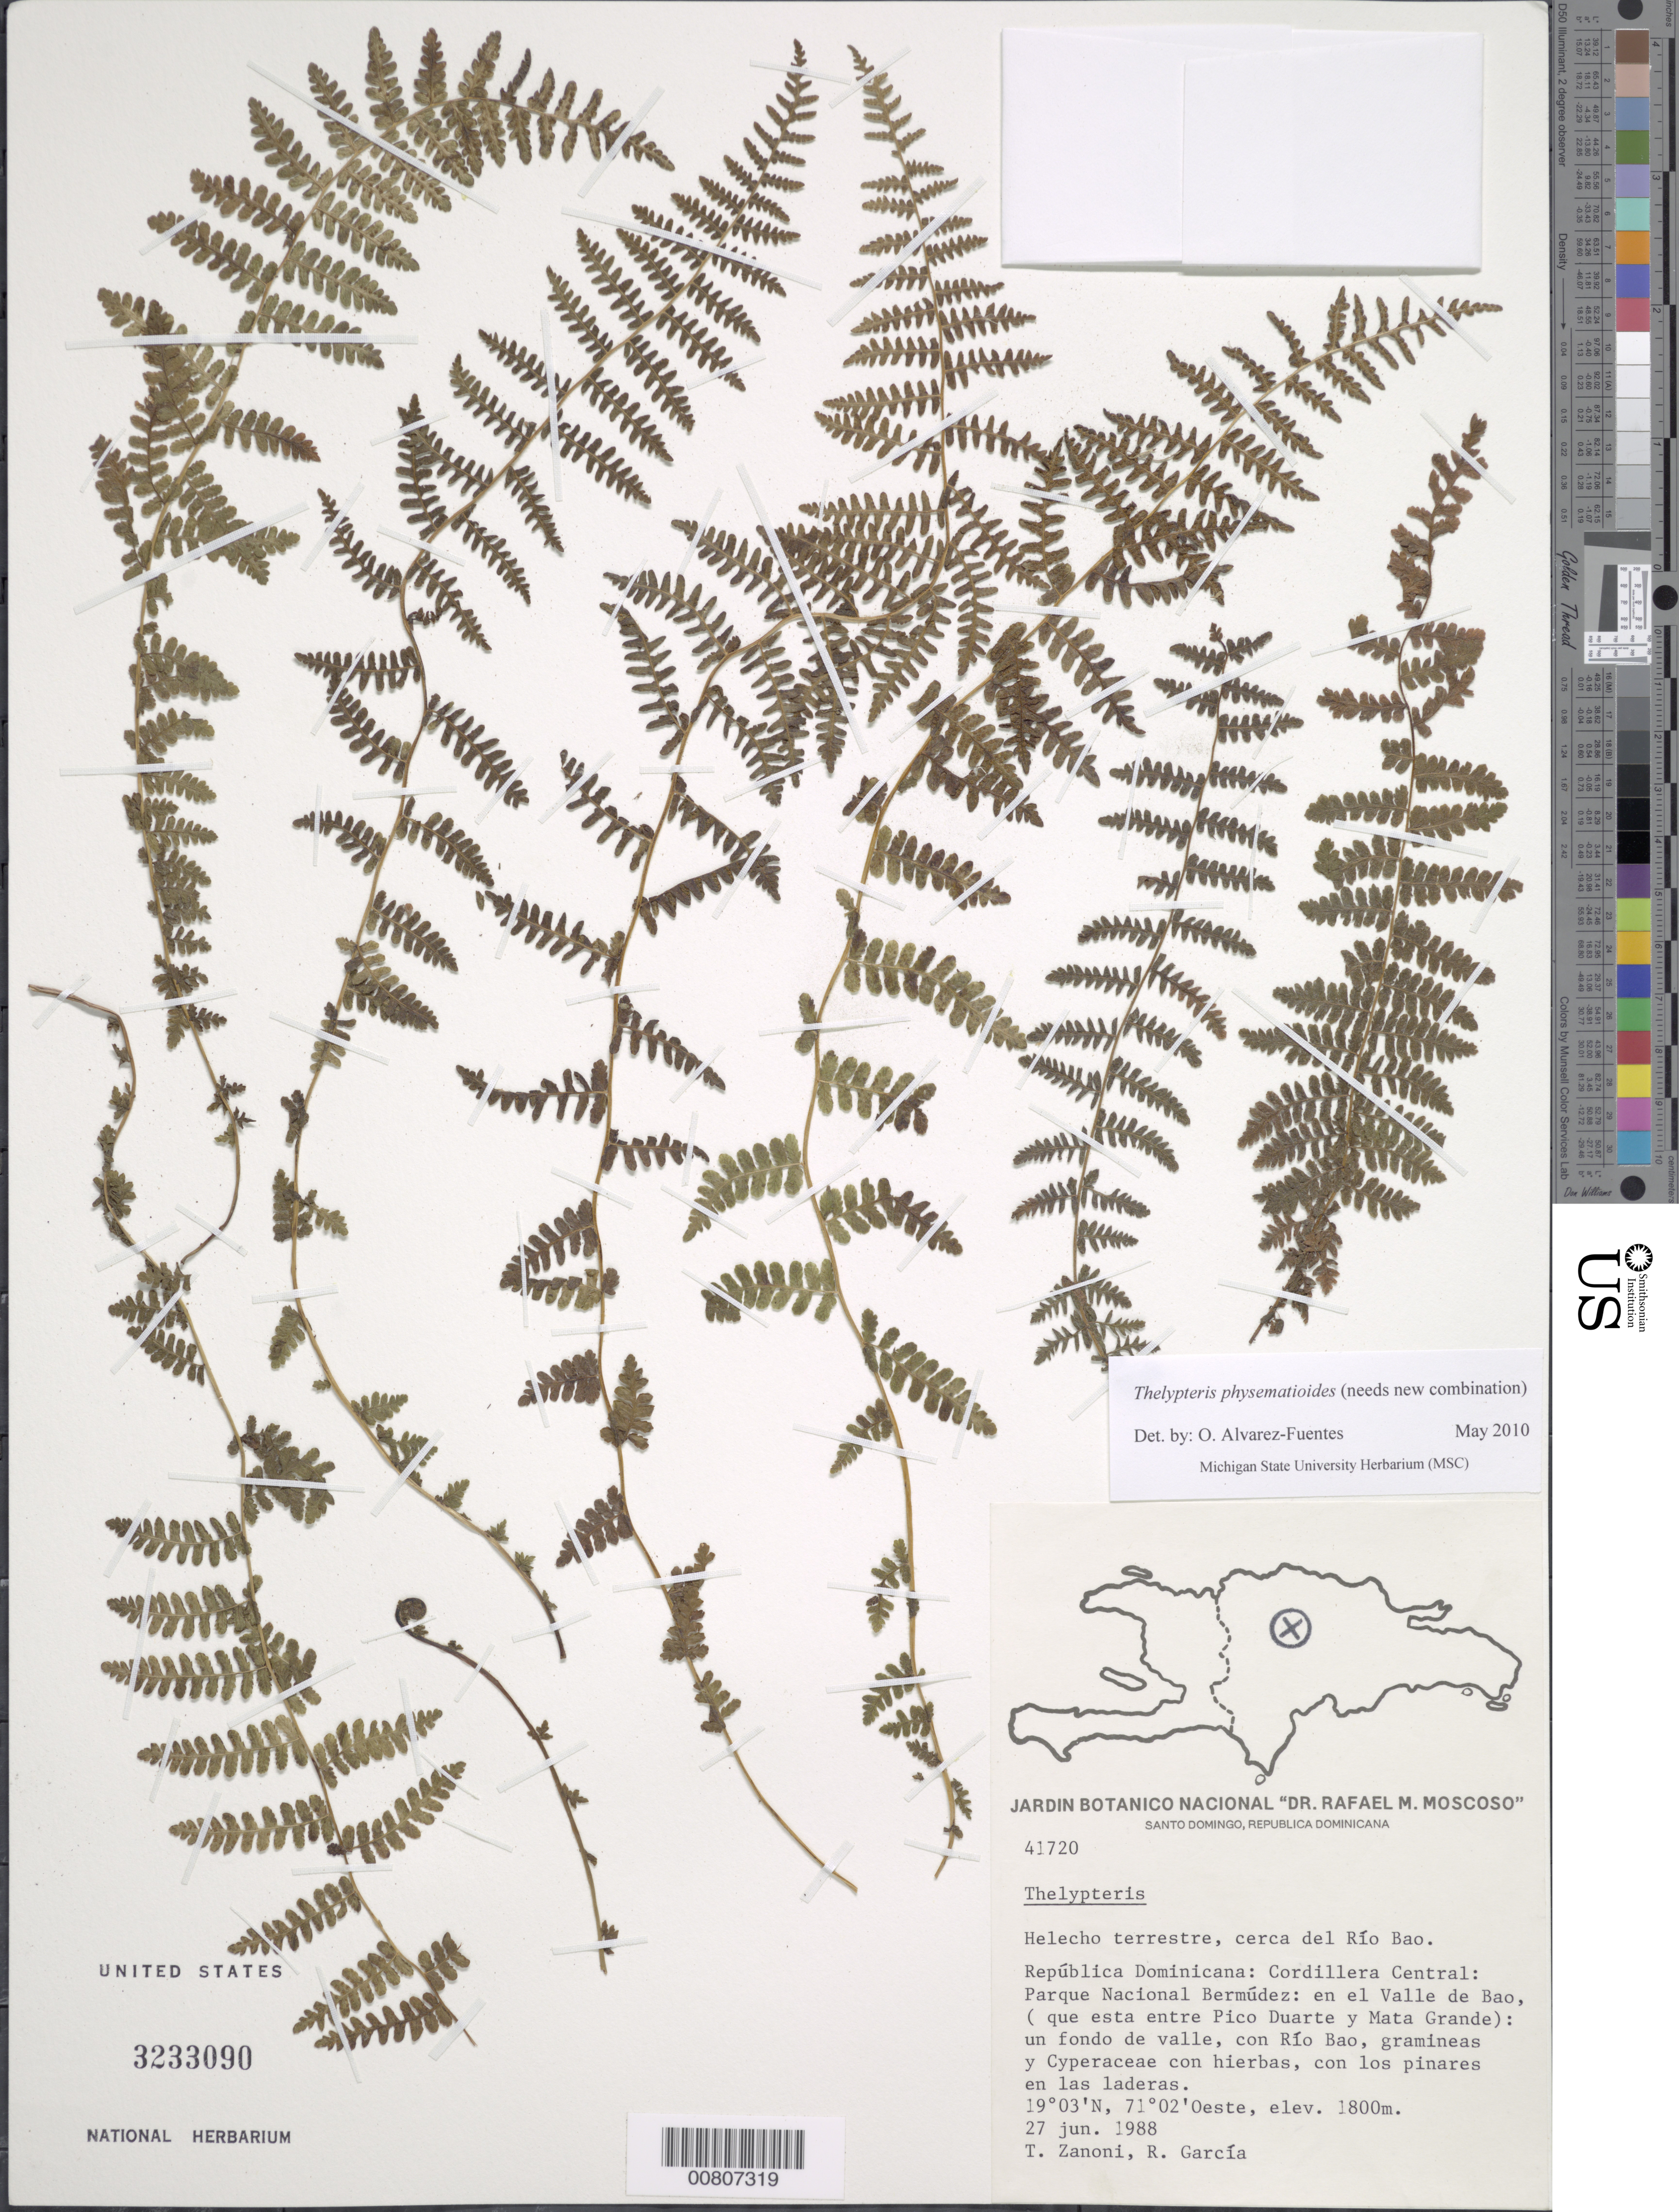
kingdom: Plantae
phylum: Tracheophyta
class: Polypodiopsida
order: Polypodiales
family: Thelypteridaceae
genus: Amauropelta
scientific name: Amauropelta physematioides (Kuhn & C. Chr.) comb. nov., ined 2015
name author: (Kuhn & C. Chr.)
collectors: T. A. Zanoni & R. G. García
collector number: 41720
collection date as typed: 27 Jun 1988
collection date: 1988-06-27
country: Dominican Republic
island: Hispaniola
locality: Cordillera Central; Parque Nacional Bermúdez, Valle de Bao, esta entre Pico Duarte y Mata Grande; con Río Bao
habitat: Un fondo de valle, gramineas y Cyperacea con hierbas, con los pinares en las laderas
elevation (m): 1800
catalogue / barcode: US 3233090